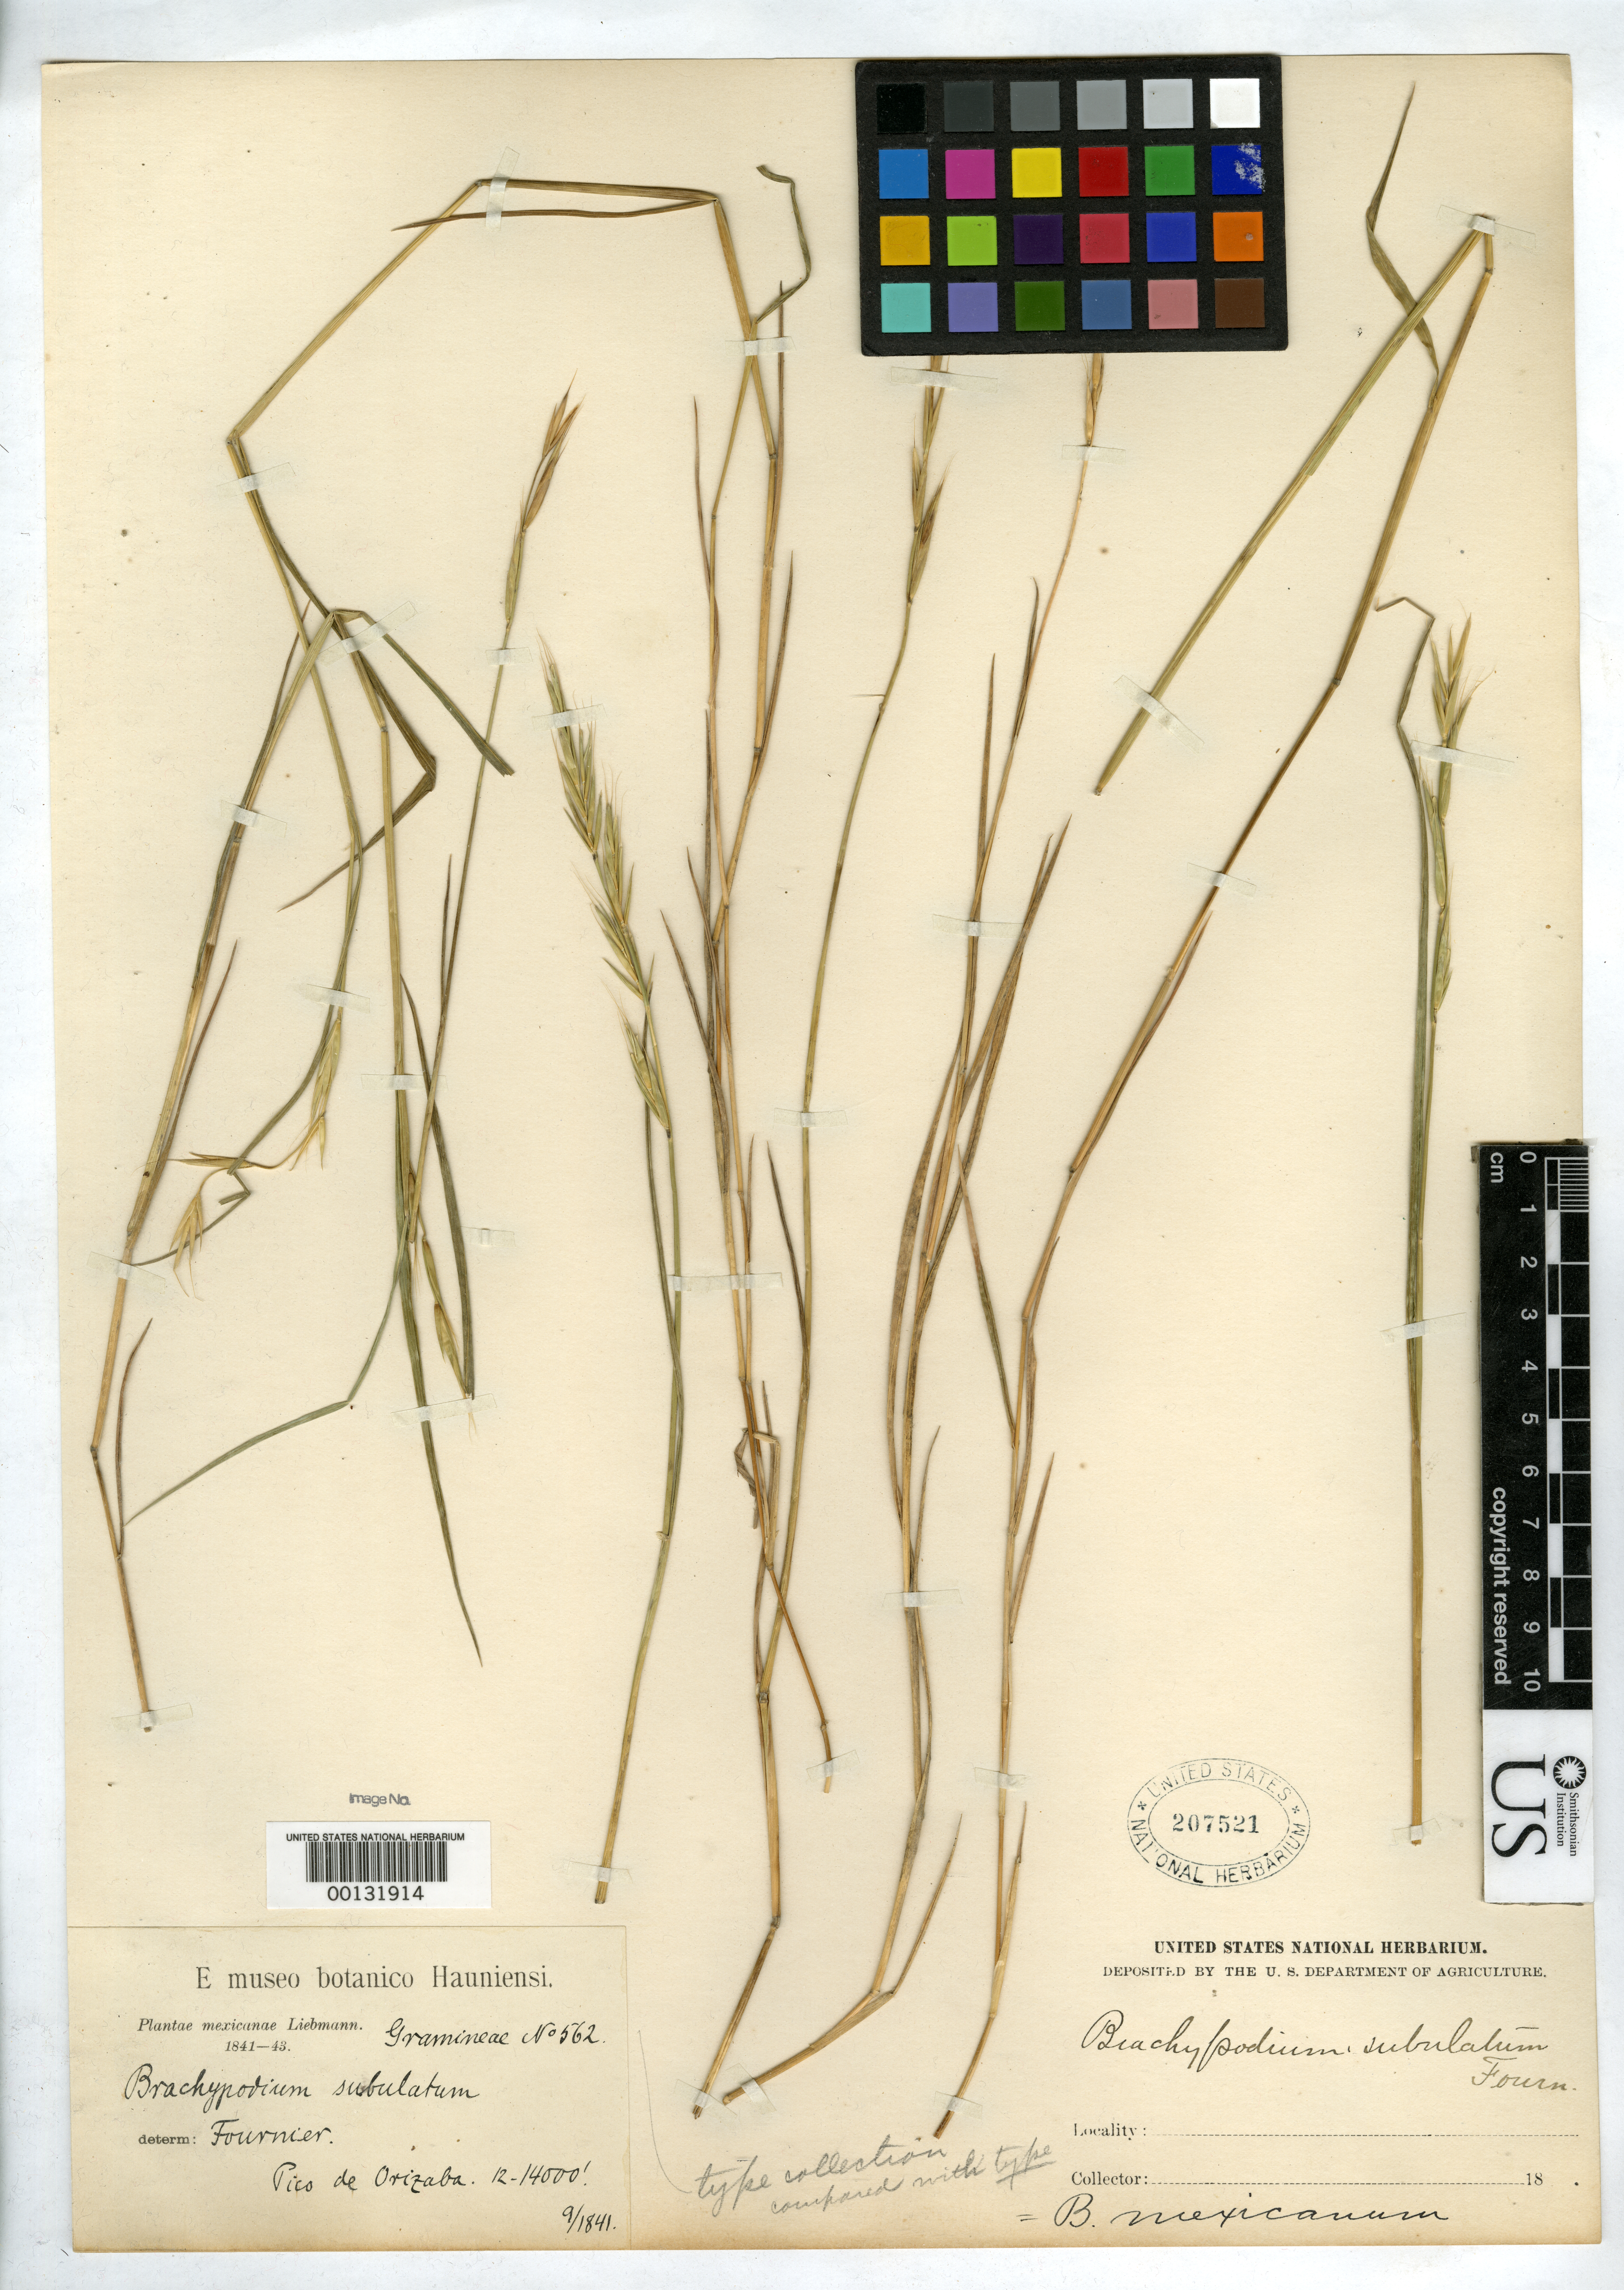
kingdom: Plantae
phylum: Tracheophyta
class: Liliopsida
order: Poales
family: Poaceae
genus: Brachypodium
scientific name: Brachypodium subulatum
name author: E. Fourn.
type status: Type Collection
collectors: F. M. Liebmann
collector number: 562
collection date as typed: Sep 1941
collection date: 1941-09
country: Mexico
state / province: Veracruz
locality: In Monte Orizabensi; alt. 12000-14000 ft.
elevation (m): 3658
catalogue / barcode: US 207521